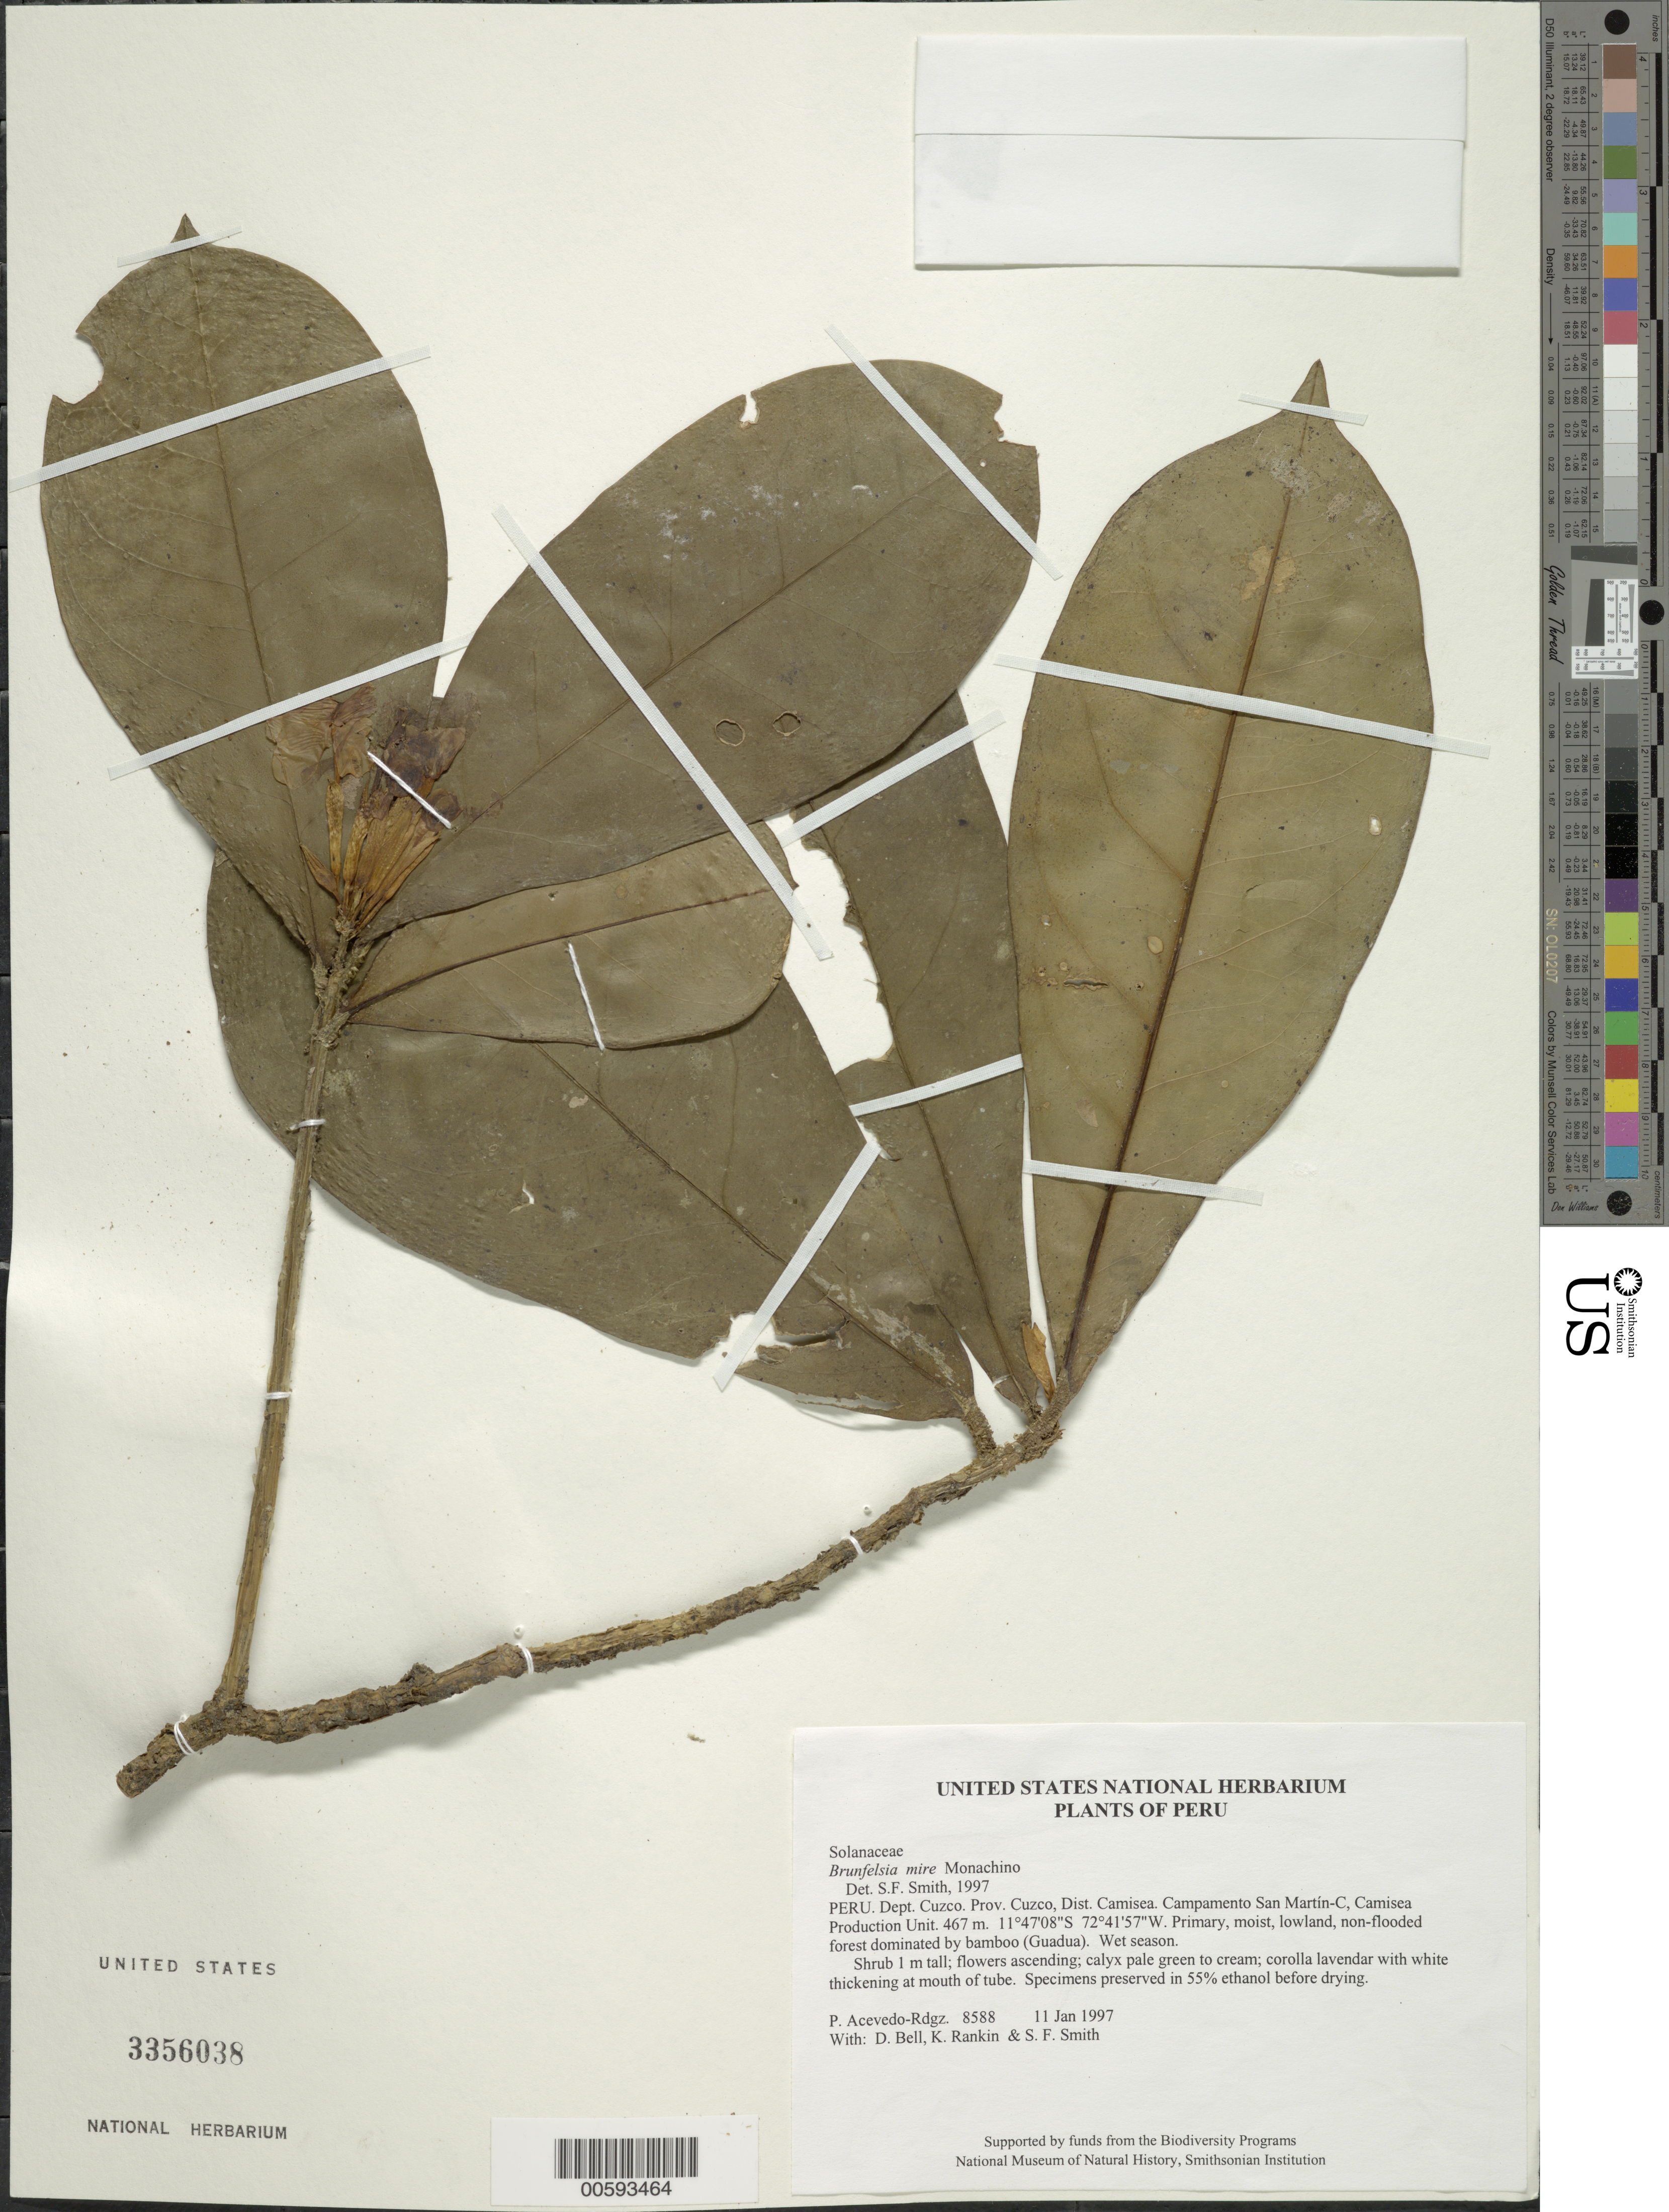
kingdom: Plantae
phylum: Tracheophyta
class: Magnoliopsida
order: Solanales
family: Solanaceae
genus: Brunfelsia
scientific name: Brunfelsia mire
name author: Monach.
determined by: Smith, Stephen F., (US), NMNH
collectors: P. Acevedo-Rodr., D. A. Bell, K. B. Rankin & S.F. Smith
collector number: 8588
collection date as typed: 11 Jan 1997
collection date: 1997-01-11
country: Peru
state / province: Cusco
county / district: Cusco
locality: Districto Camisea, Campamento San Martín-C, Camisea Production Unit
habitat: Primary, moist, lowland, non-flooded forest dominated by bamboo (Guadua). Wet season.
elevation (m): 467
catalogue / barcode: US 3356038